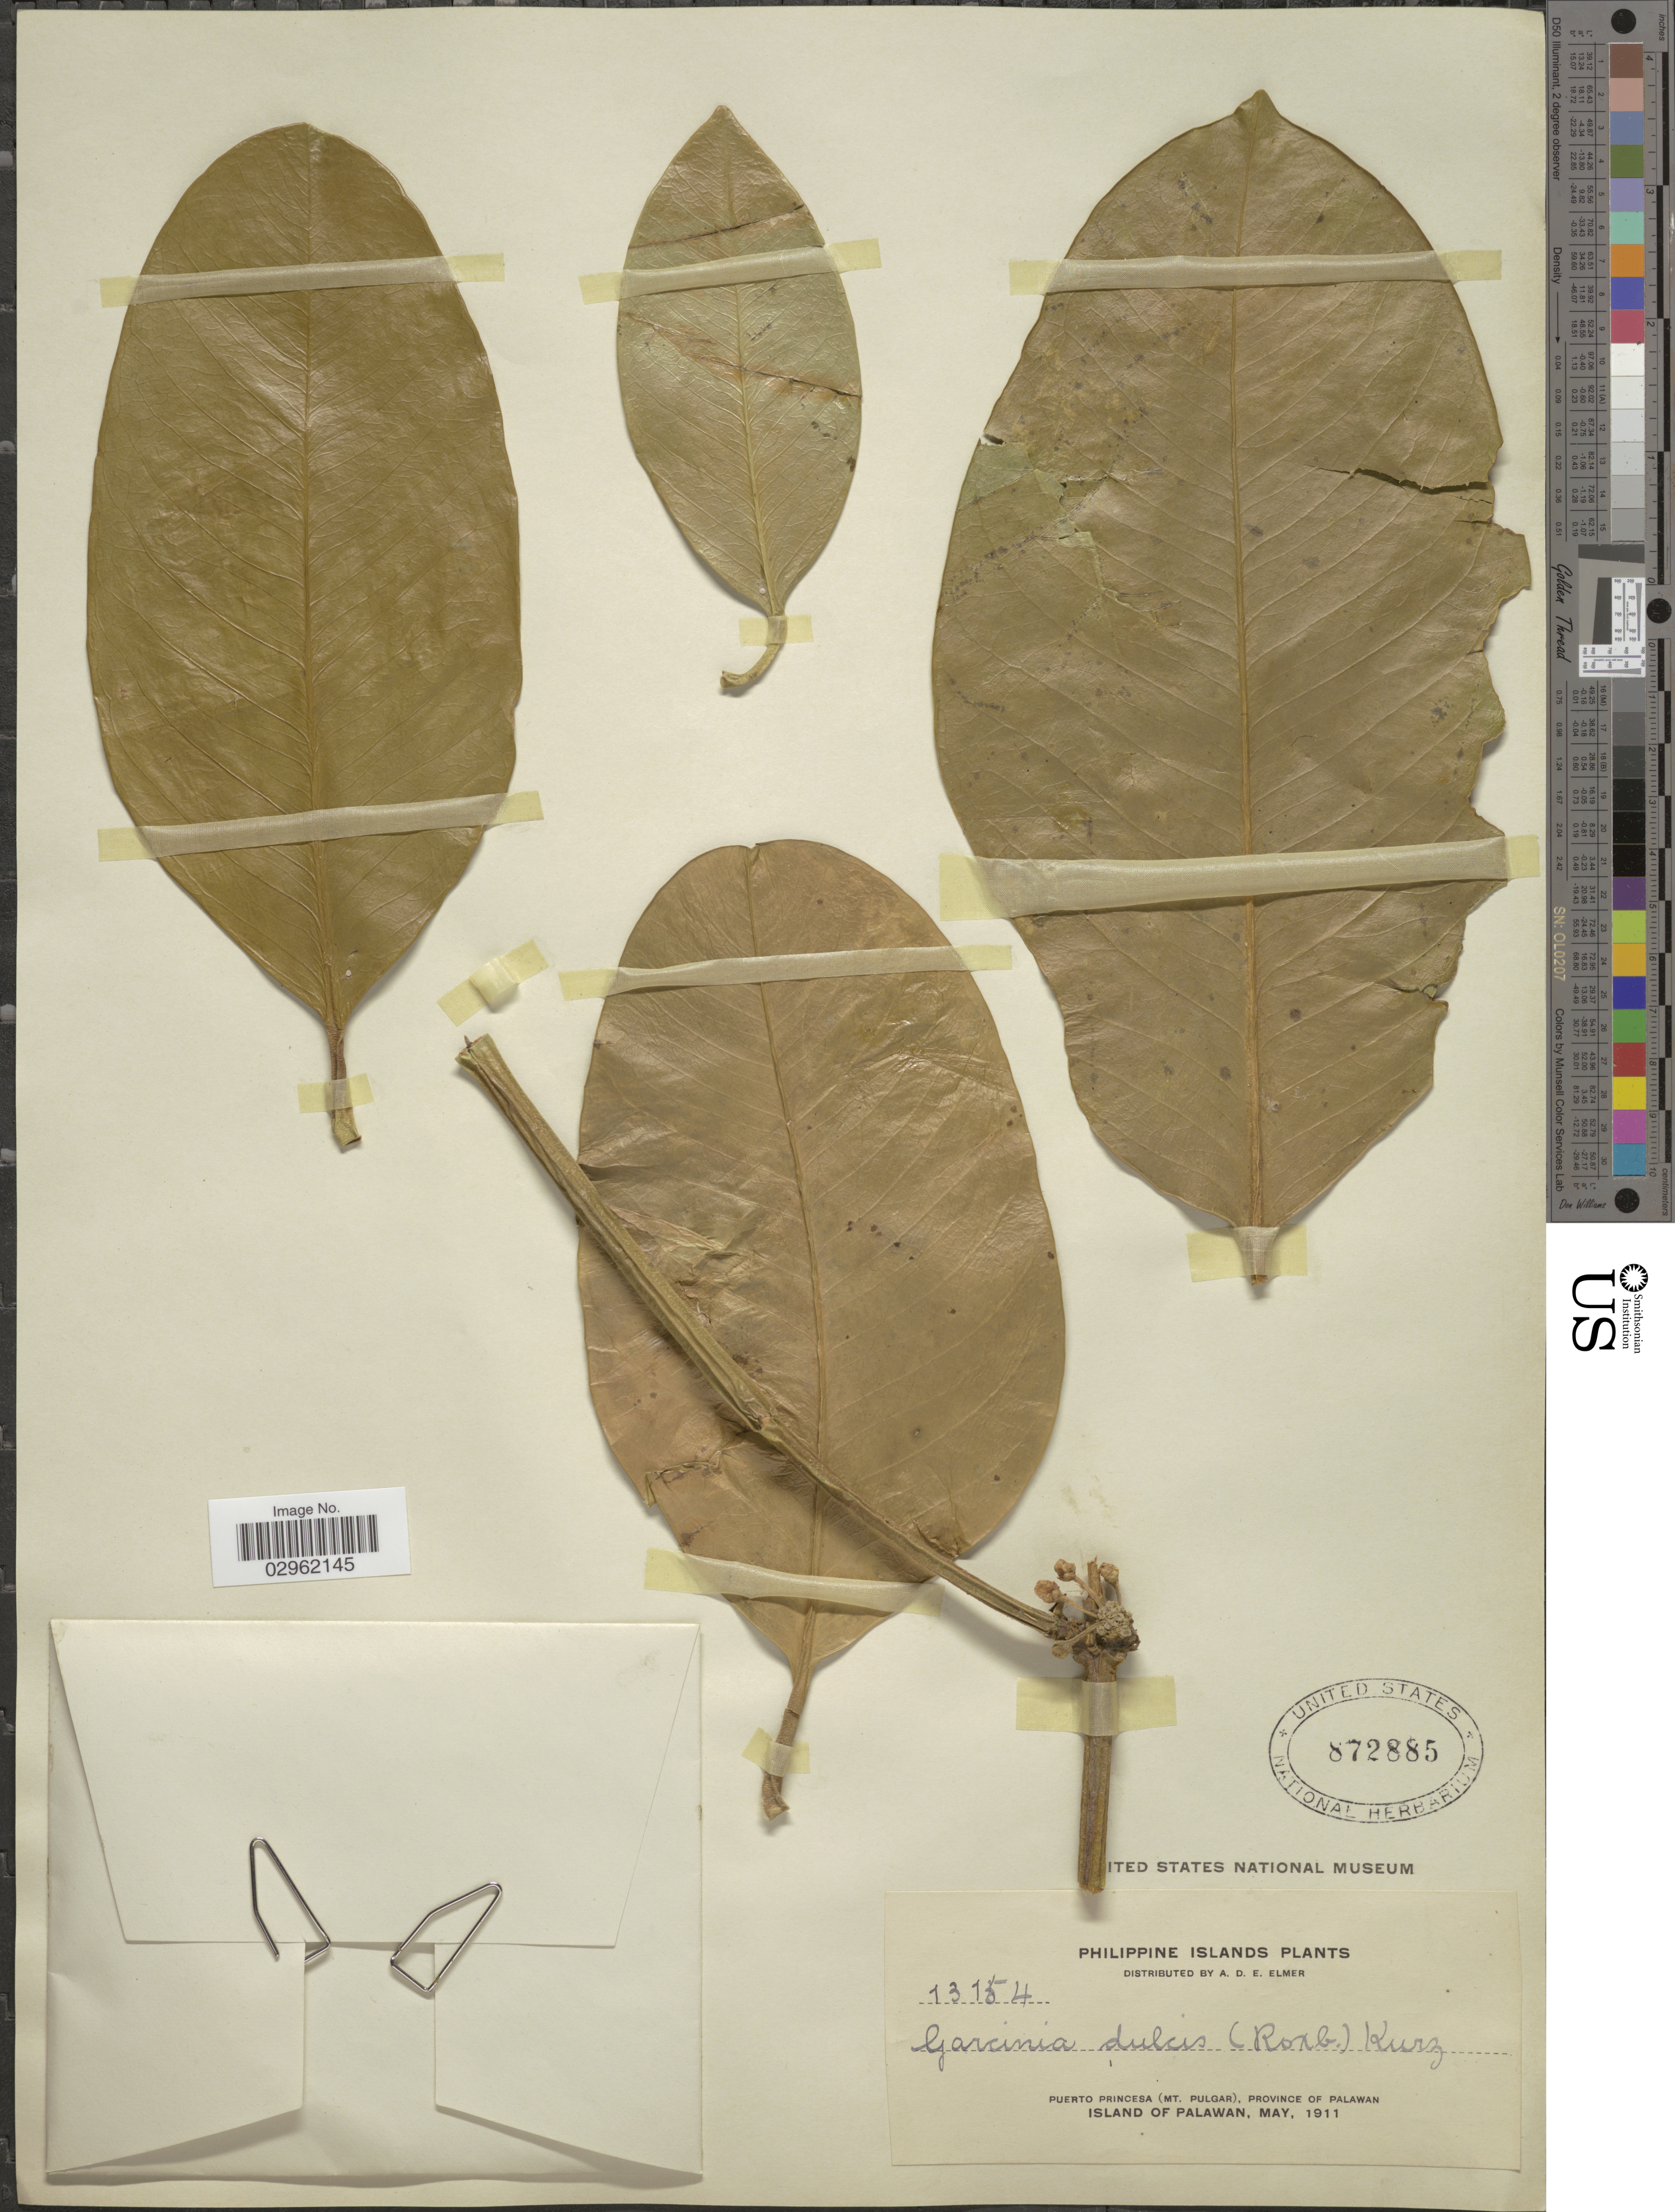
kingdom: Plantae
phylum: Tracheophyta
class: Magnoliopsida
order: Malpighiales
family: Clusiaceae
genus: Garcinia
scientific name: Garcinia dulcis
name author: (Roxb.) Kurz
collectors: A. D. E. Elmer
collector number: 13154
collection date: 1911-05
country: Philippines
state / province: Mimaropa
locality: Philippine Islands. Puerto Princesa (Mt. Pulgar), Province of Palawan. Island of Palawan.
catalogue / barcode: US 872885